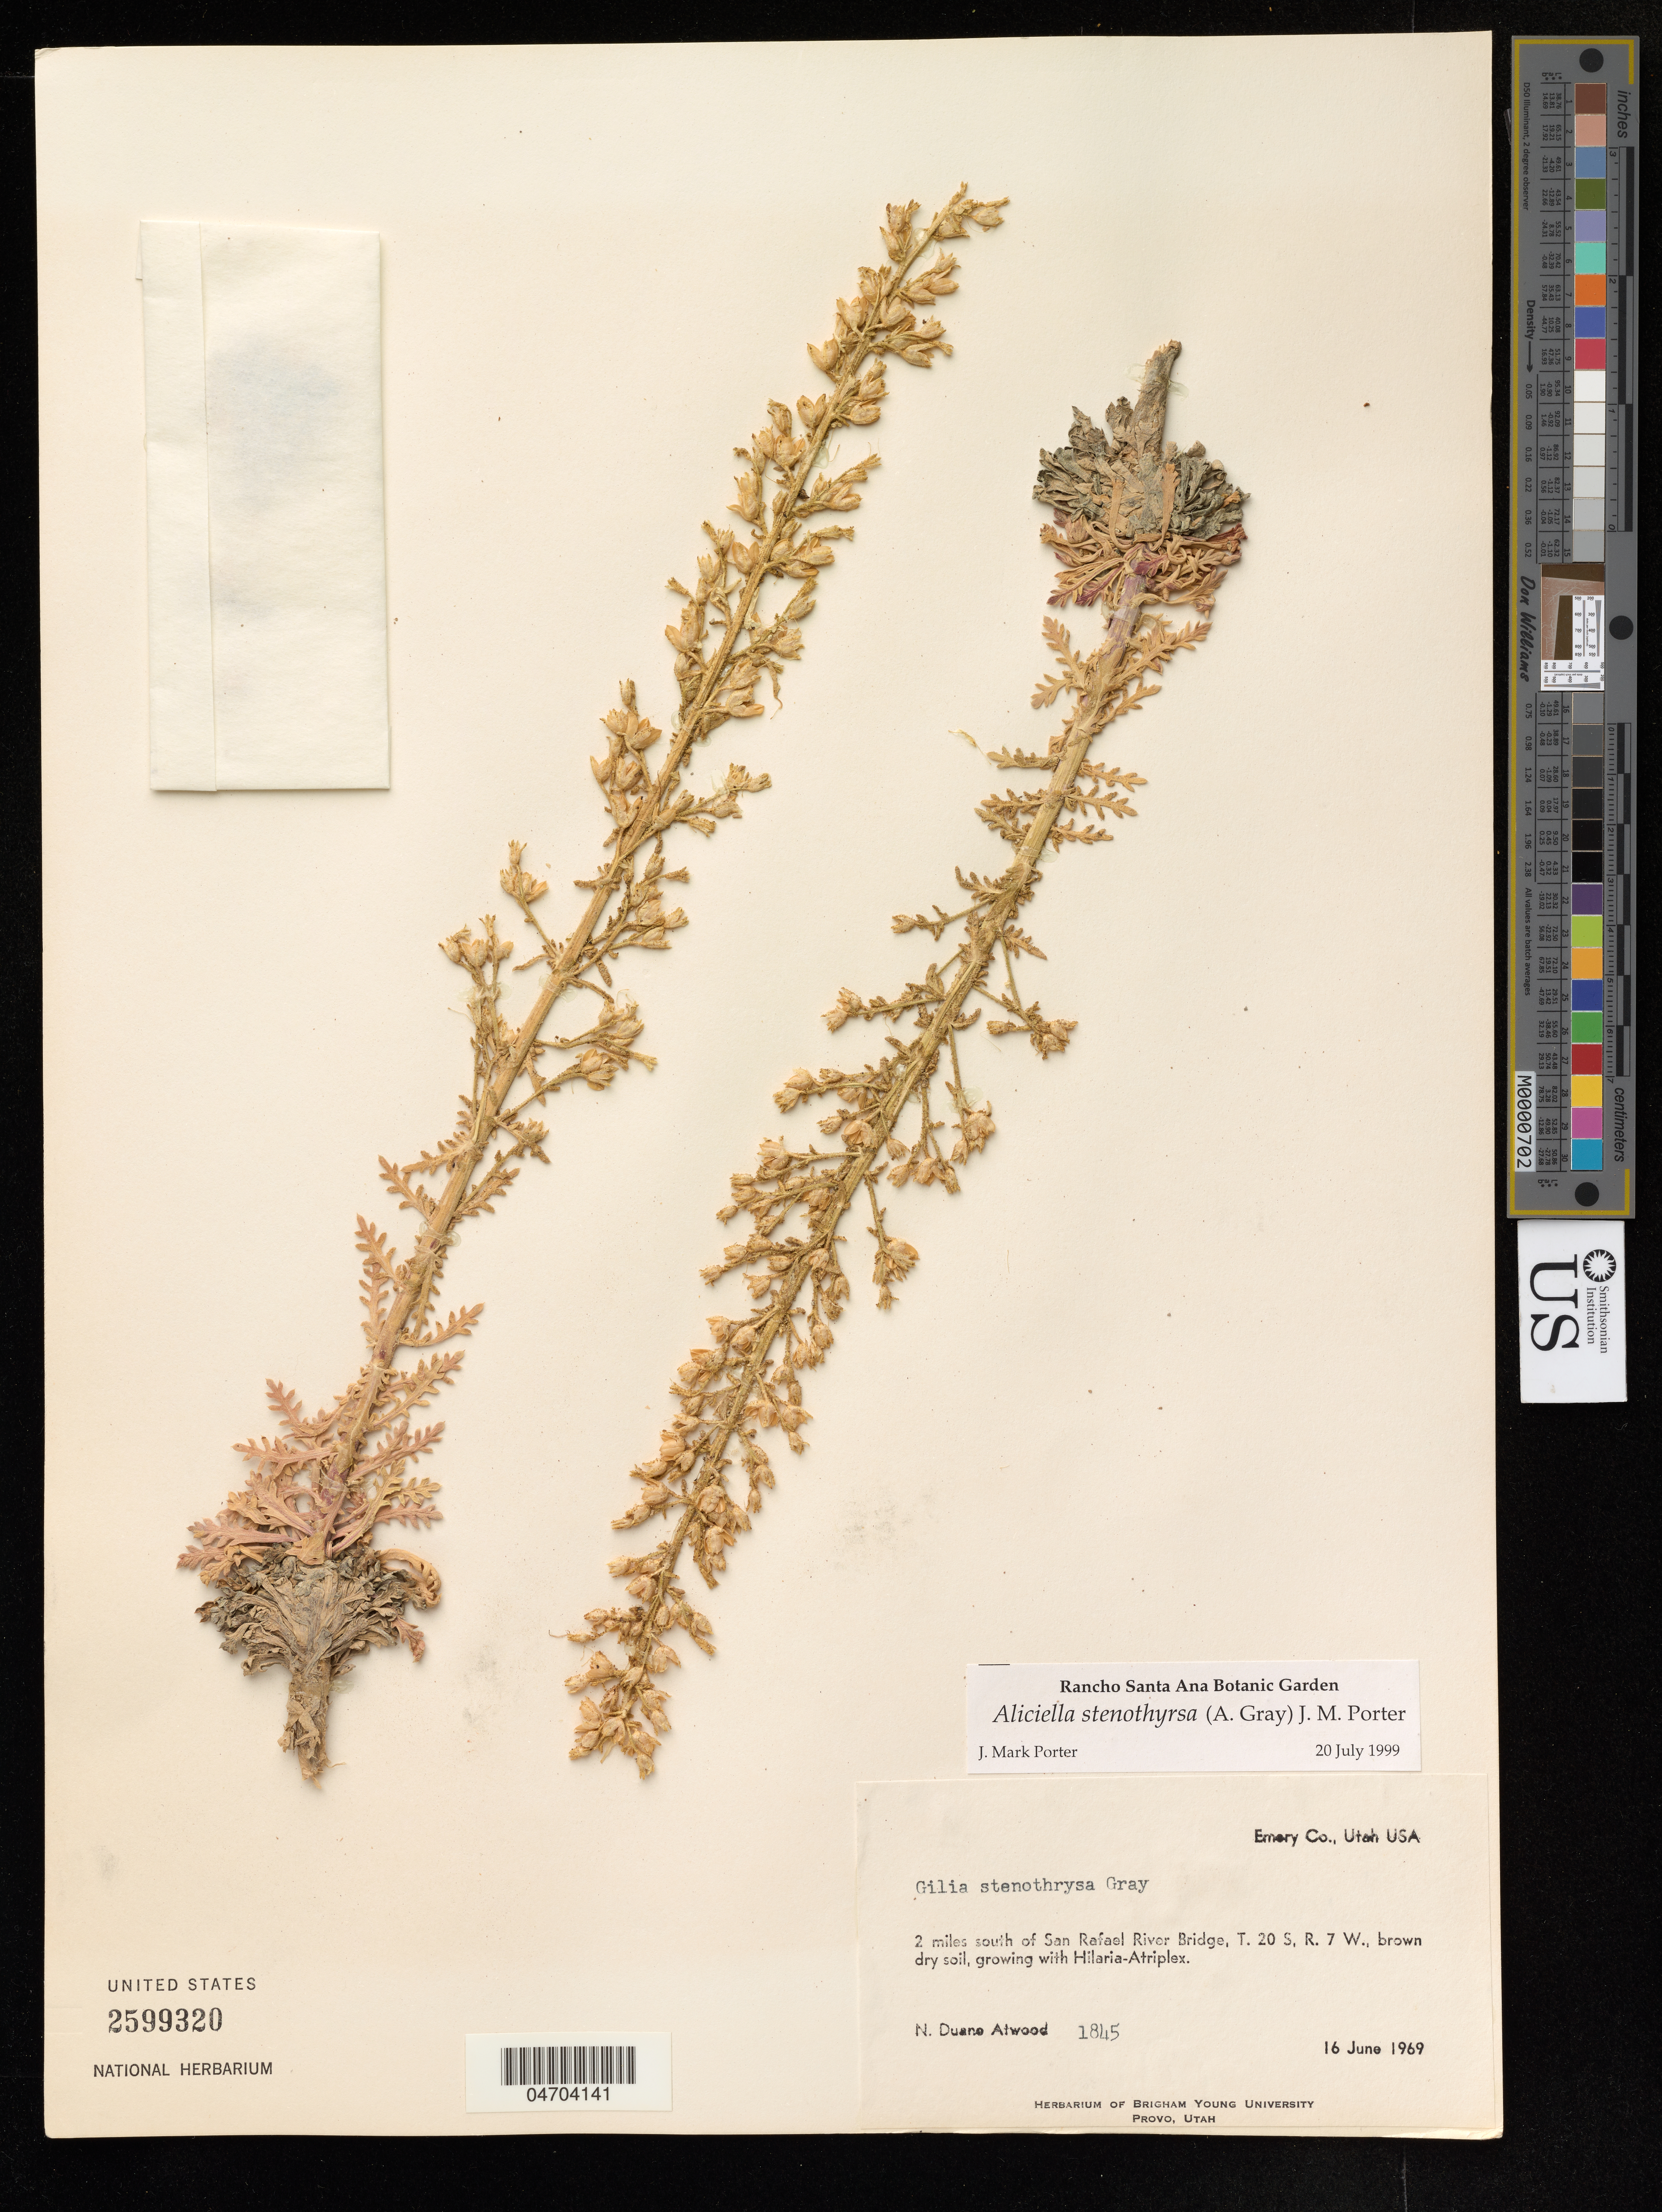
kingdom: Plantae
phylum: Tracheophyta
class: Magnoliopsida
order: Ericales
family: Polemoniaceae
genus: Aliciella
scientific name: Aliciella stenothyrsa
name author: (A. Gray) J.M. Porter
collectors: N. Atwood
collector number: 1845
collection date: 1969-06-16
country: United States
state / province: Utah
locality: Emery Co., 2 miles south of San Rafael River Bridge.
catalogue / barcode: US 2599320